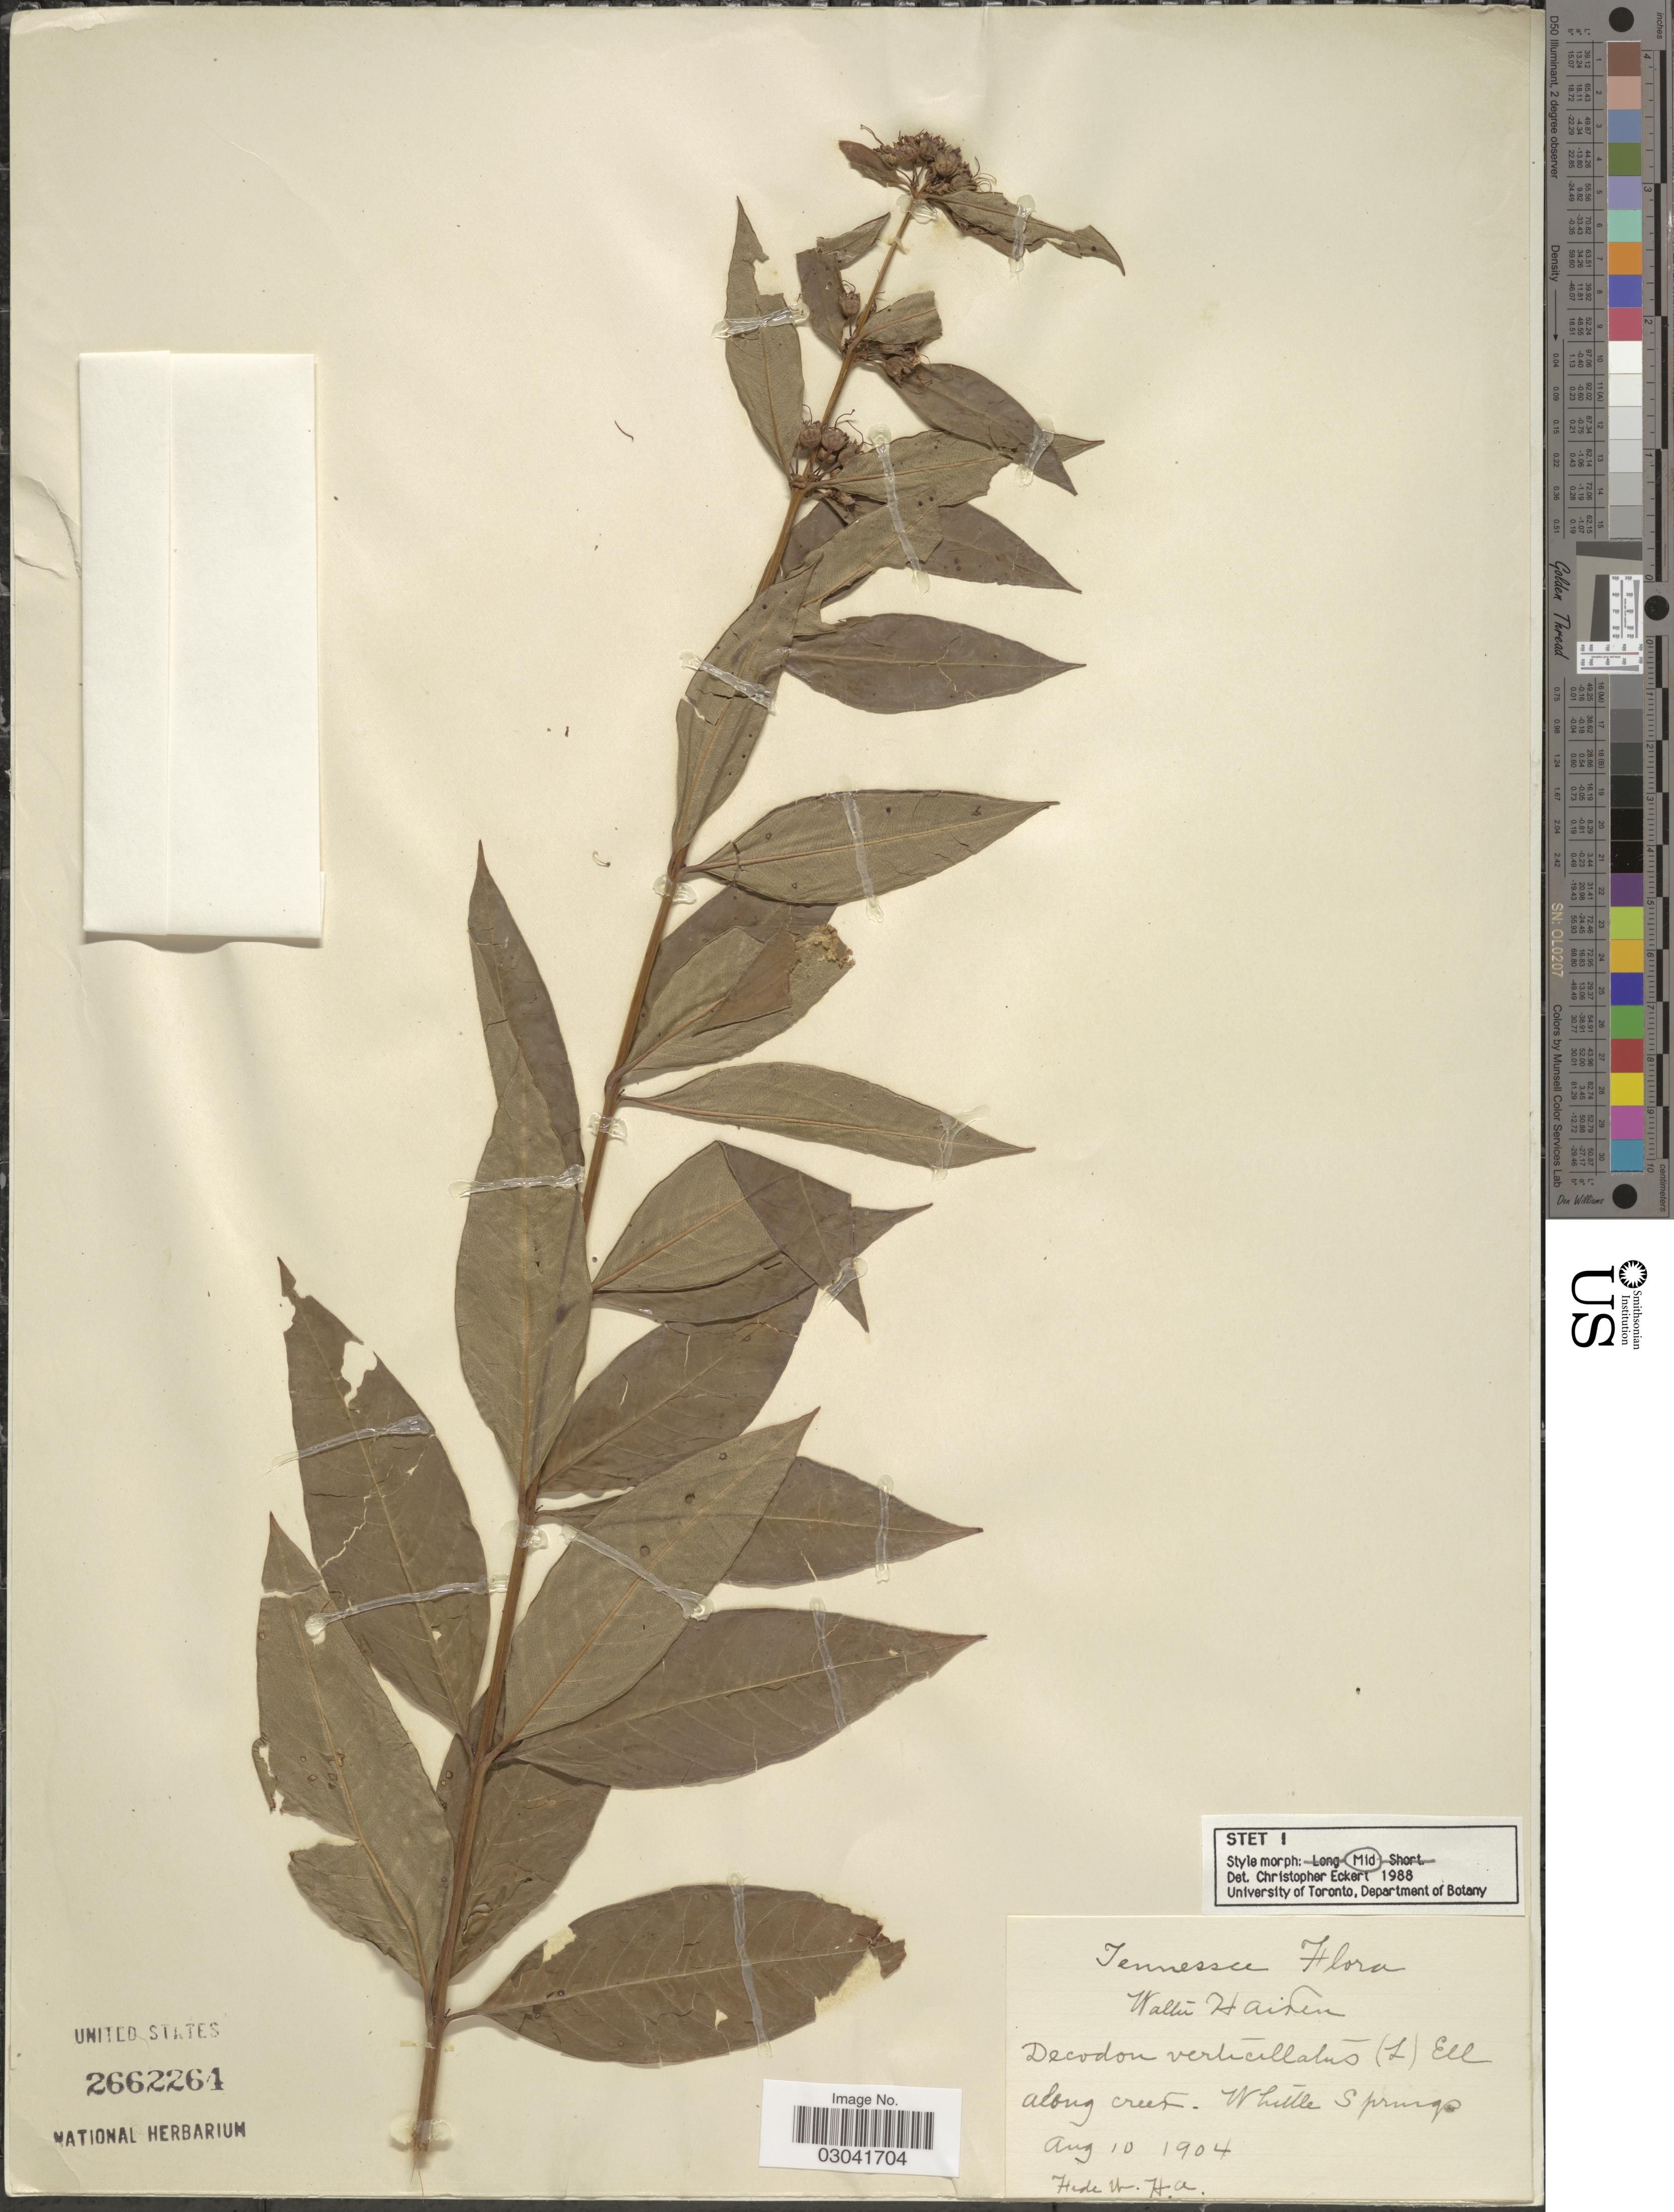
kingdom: Plantae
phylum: Tracheophyta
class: Magnoliopsida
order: Myrtales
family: Lythraceae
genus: Decodon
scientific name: Decodon verticillatus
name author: (L.) Elliott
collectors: W. Harten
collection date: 1904-08-10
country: United States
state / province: Tennessee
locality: Along creek, Whittle Springs.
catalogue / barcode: US 2662264